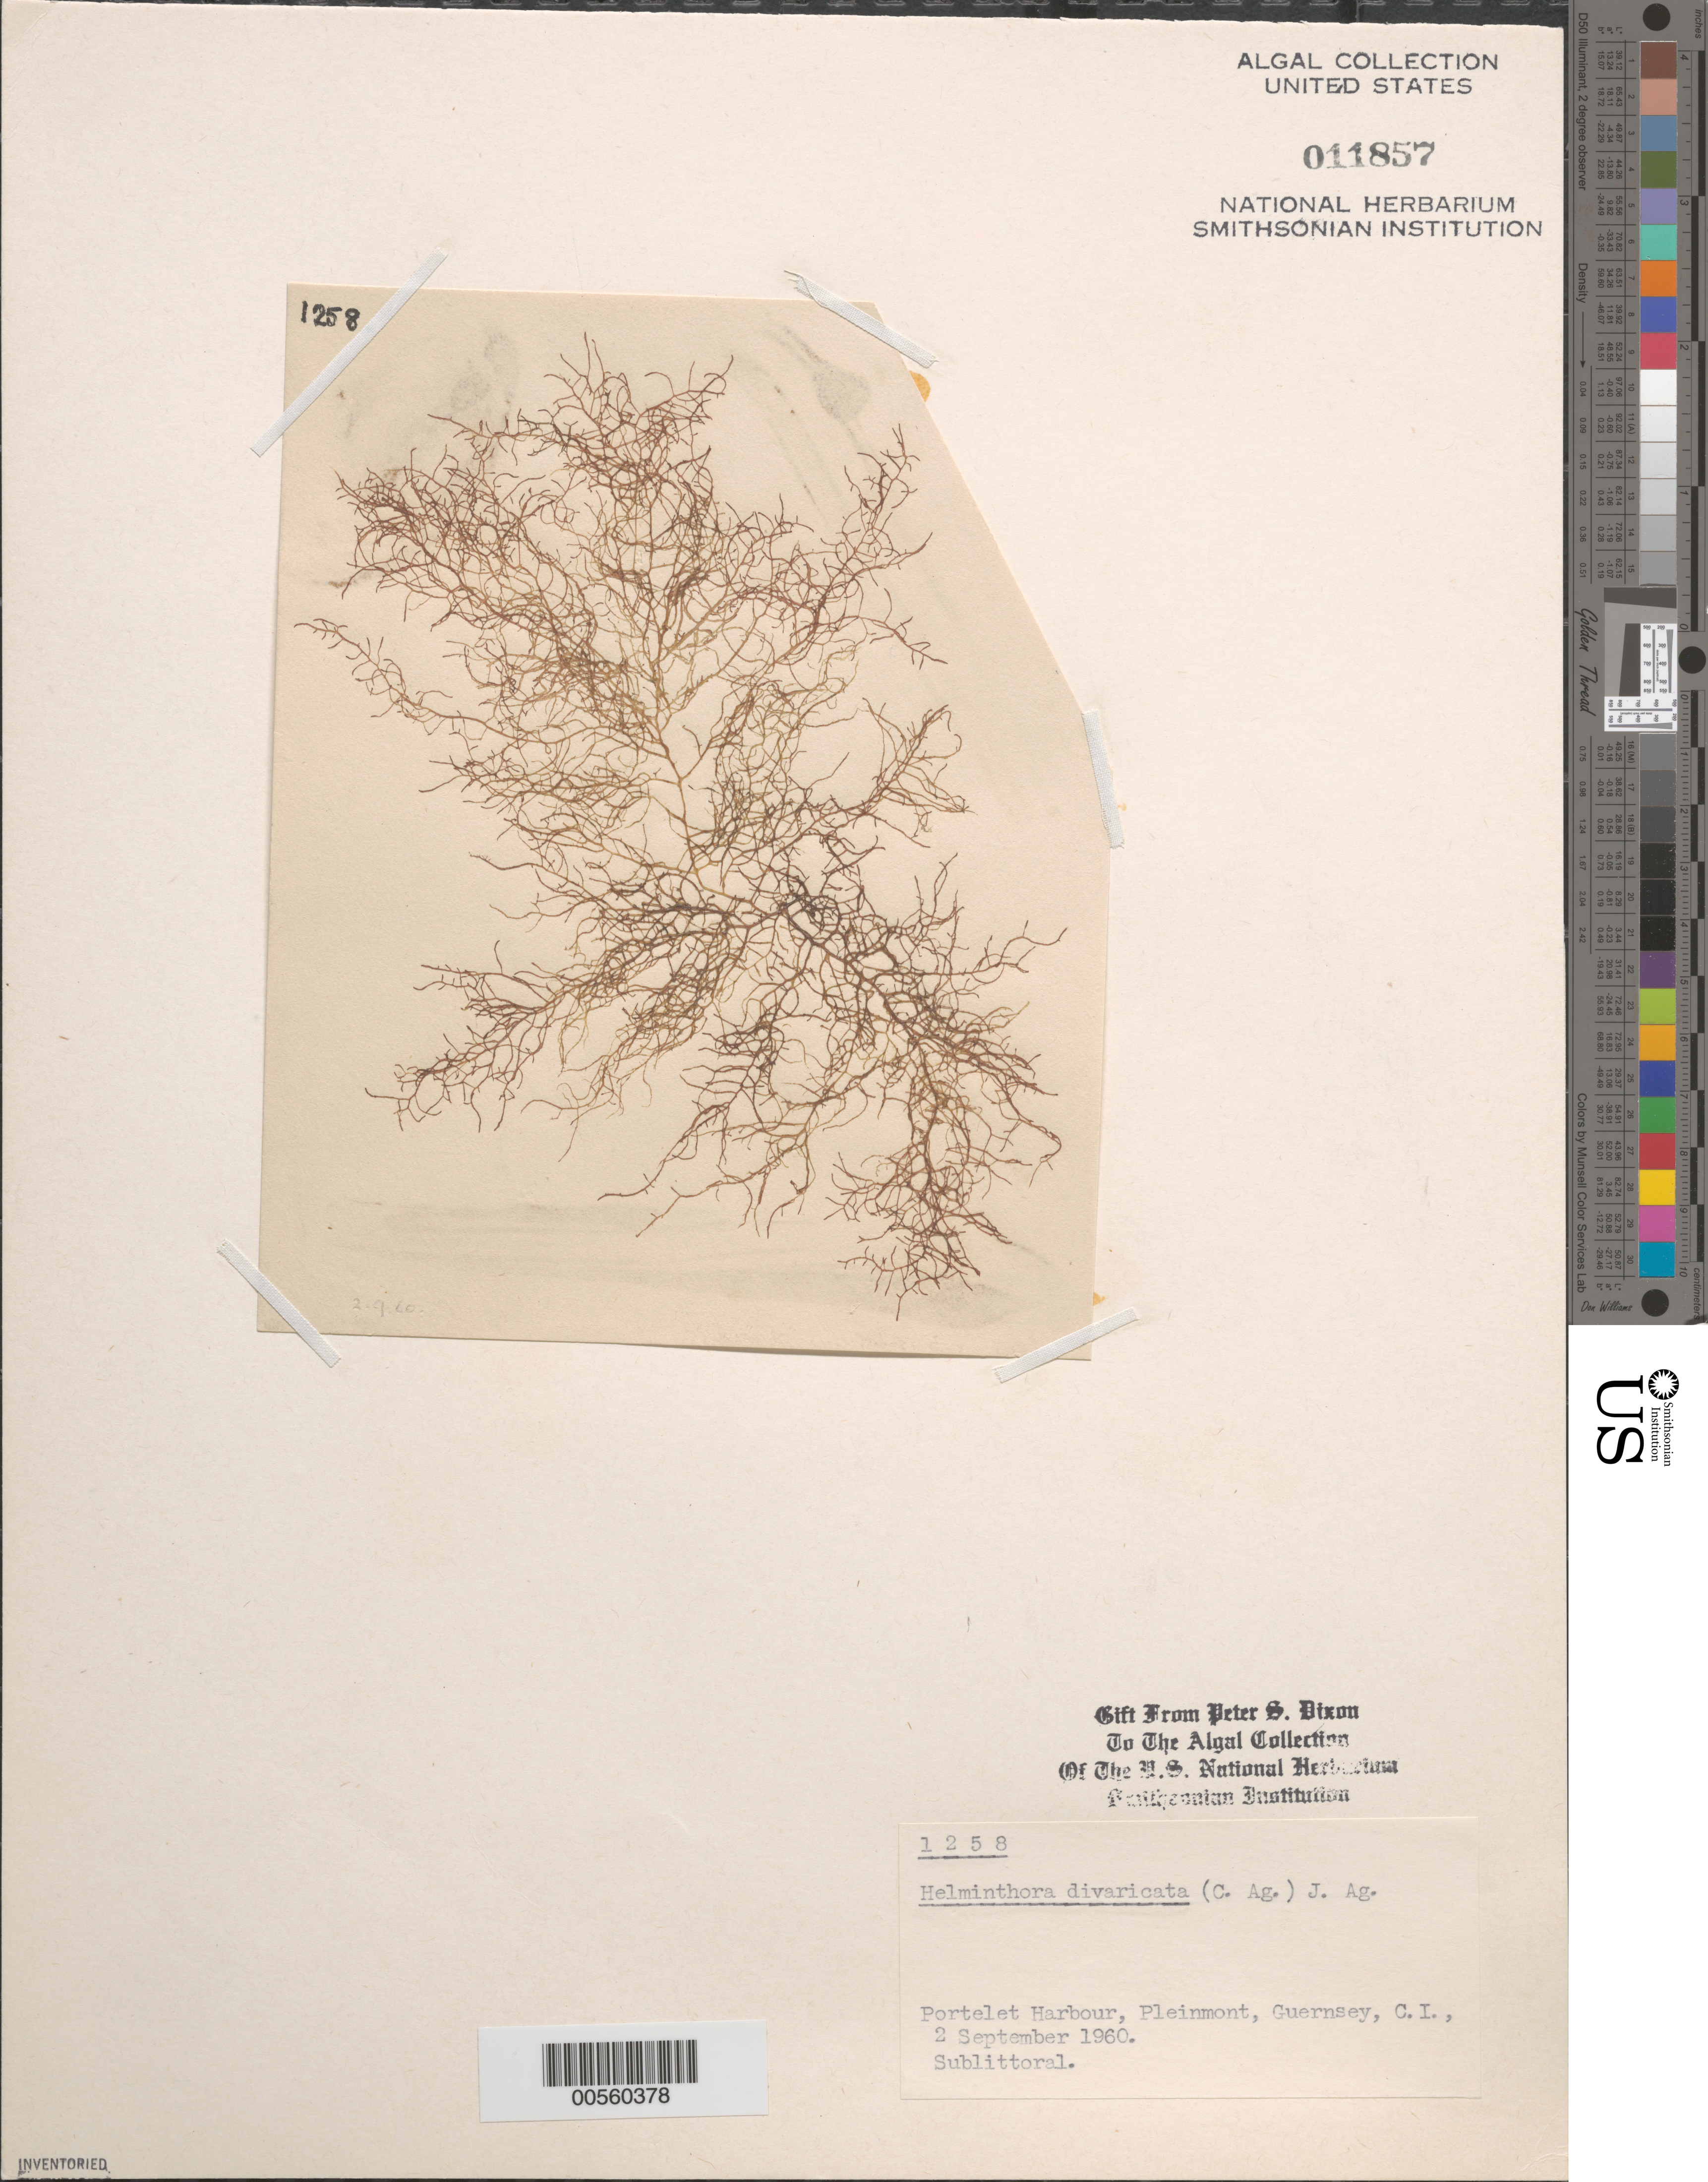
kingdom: Plantae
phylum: Rhodophyta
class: Florideophyceae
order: Nemaliales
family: Liagoraceae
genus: Helminthora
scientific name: Helminthora divaricata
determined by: Dixon, P. S.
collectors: P. S. Dixon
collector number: PSD 1258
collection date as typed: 02 Sep 1960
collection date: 1960-09-02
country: United Kingdom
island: Guernsey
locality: Portelet Harbor, Pleinmont. Bailiwick of Guernsey.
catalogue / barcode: US 11857